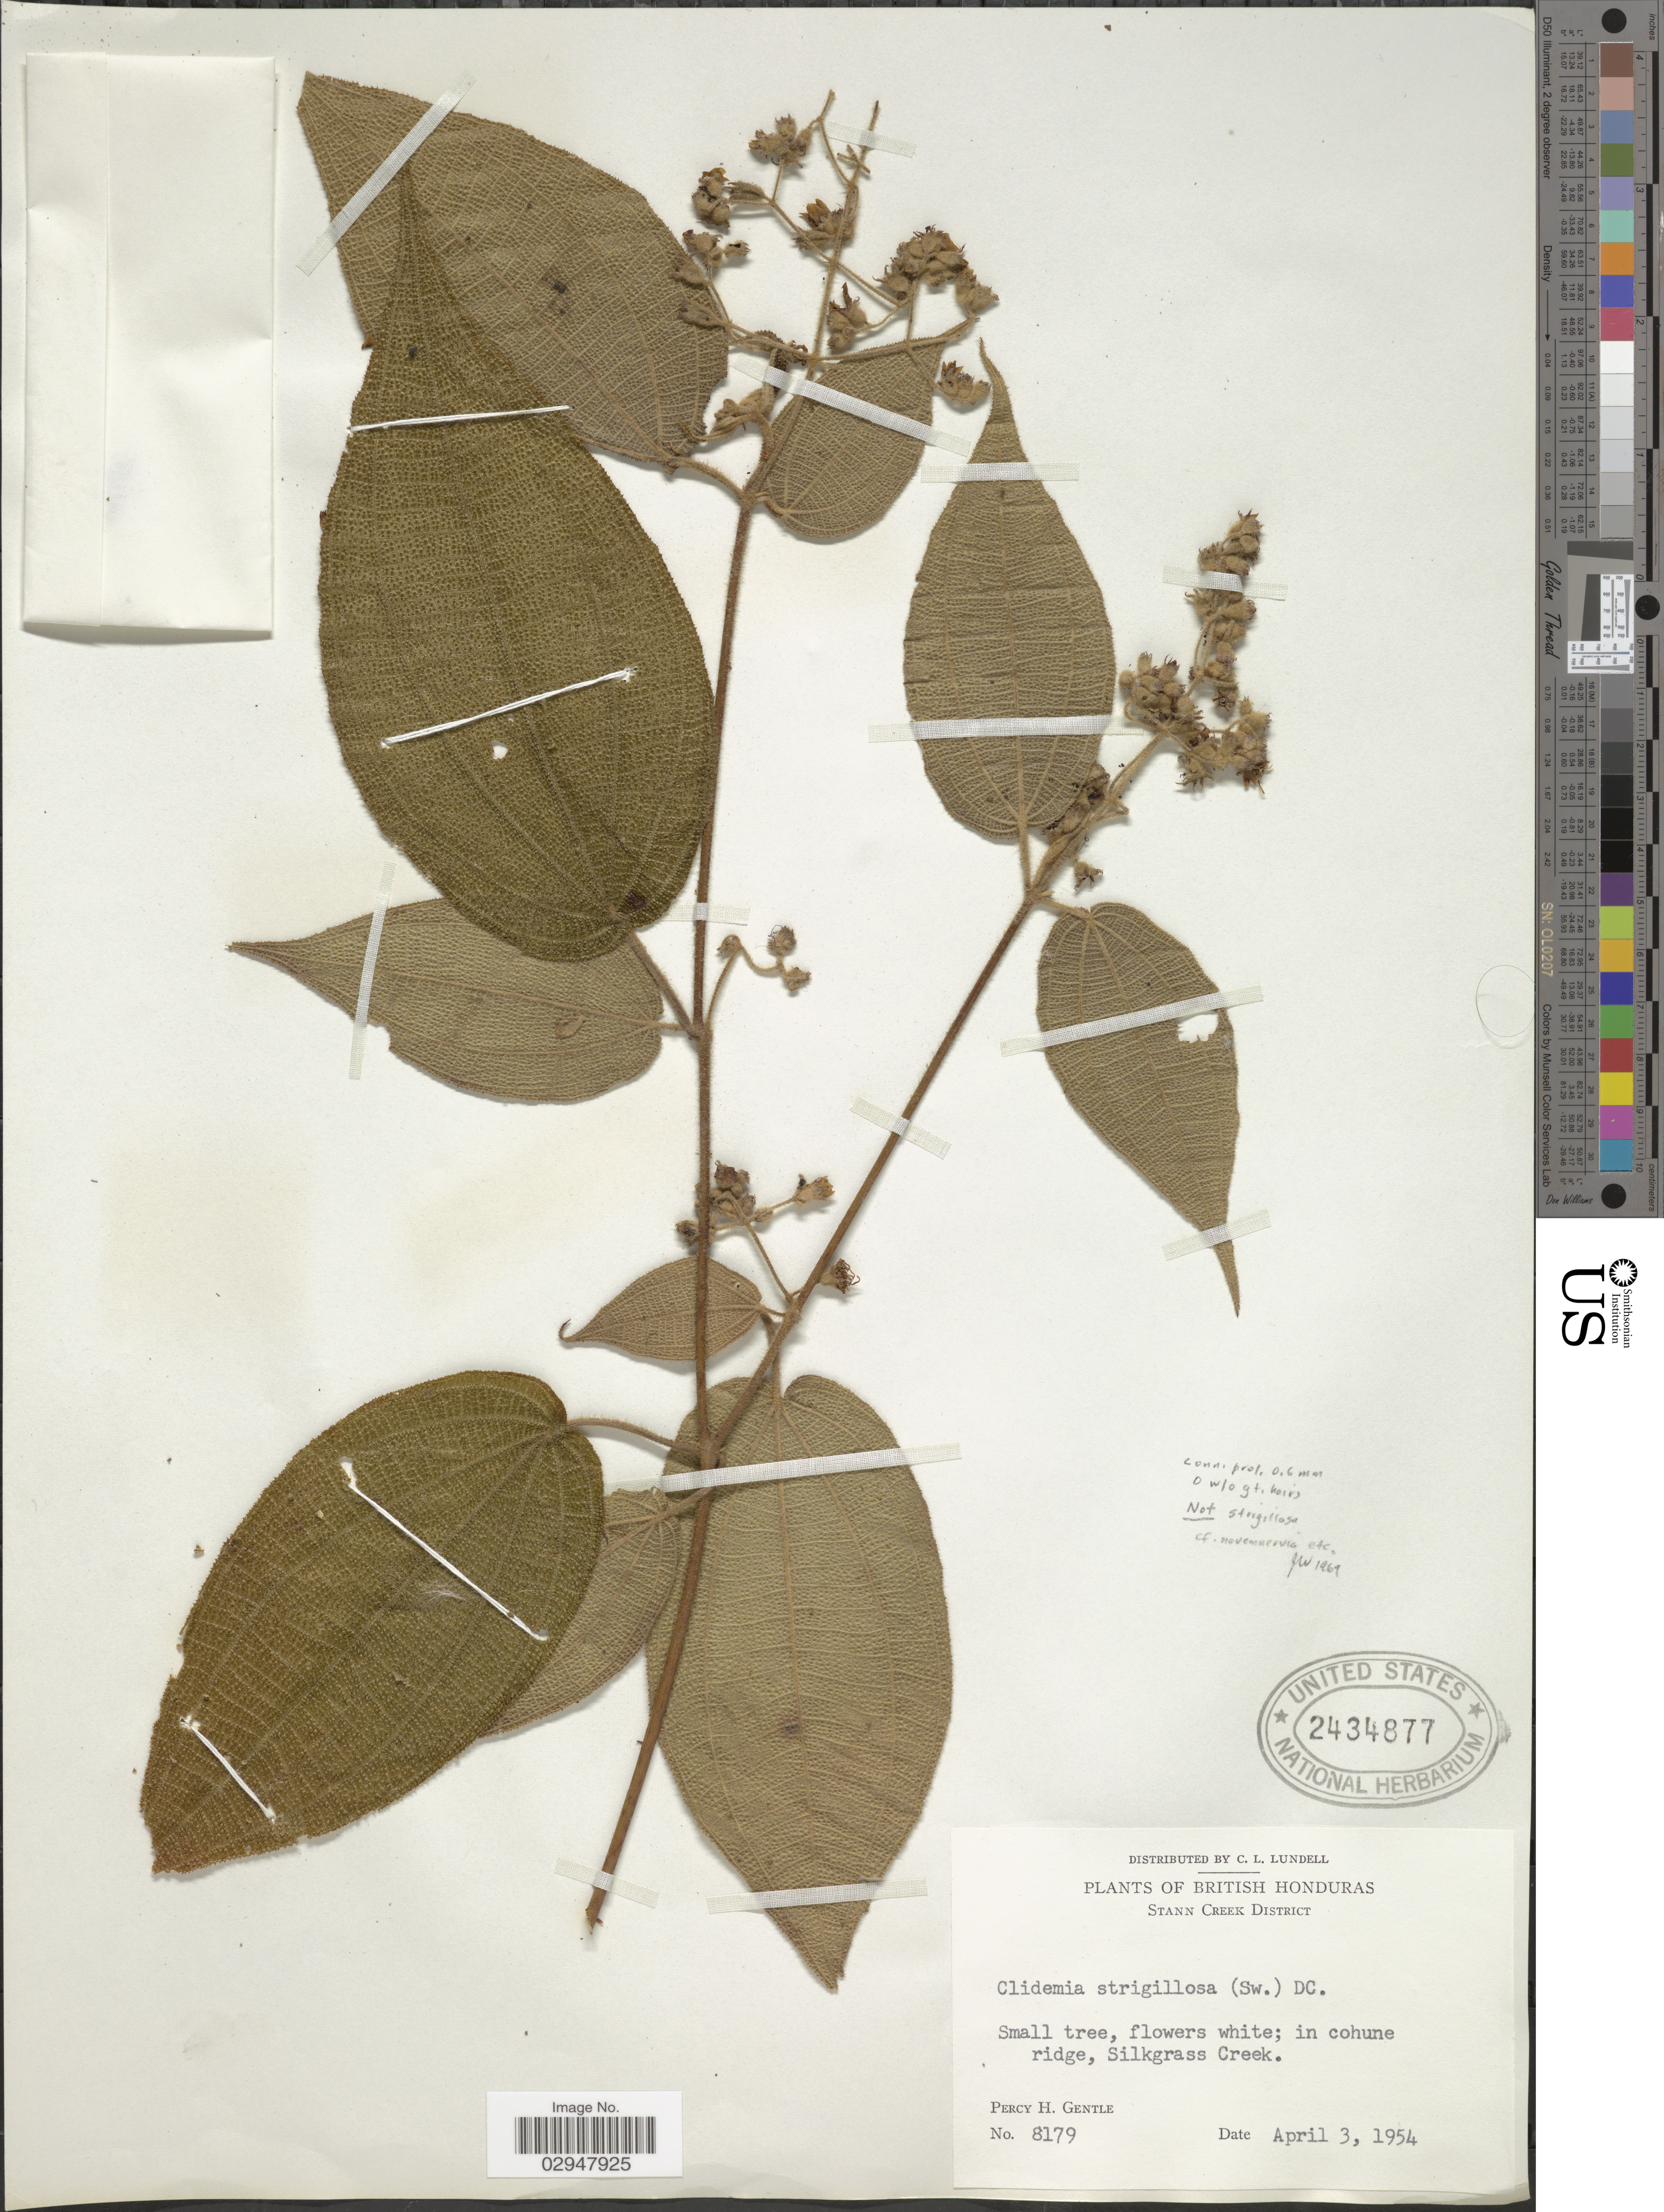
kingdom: Plantae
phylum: Tracheophyta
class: Magnoliopsida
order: Myrtales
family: Melastomataceae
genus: Clidemia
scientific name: Clidemia novemnervia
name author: (DC.) Triana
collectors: P. H. Gentle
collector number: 8179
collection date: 1954-04-03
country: Belize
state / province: Stann Creek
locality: British Honduras, Stann Creek District, Silkgrass Creek.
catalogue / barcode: US 2434877